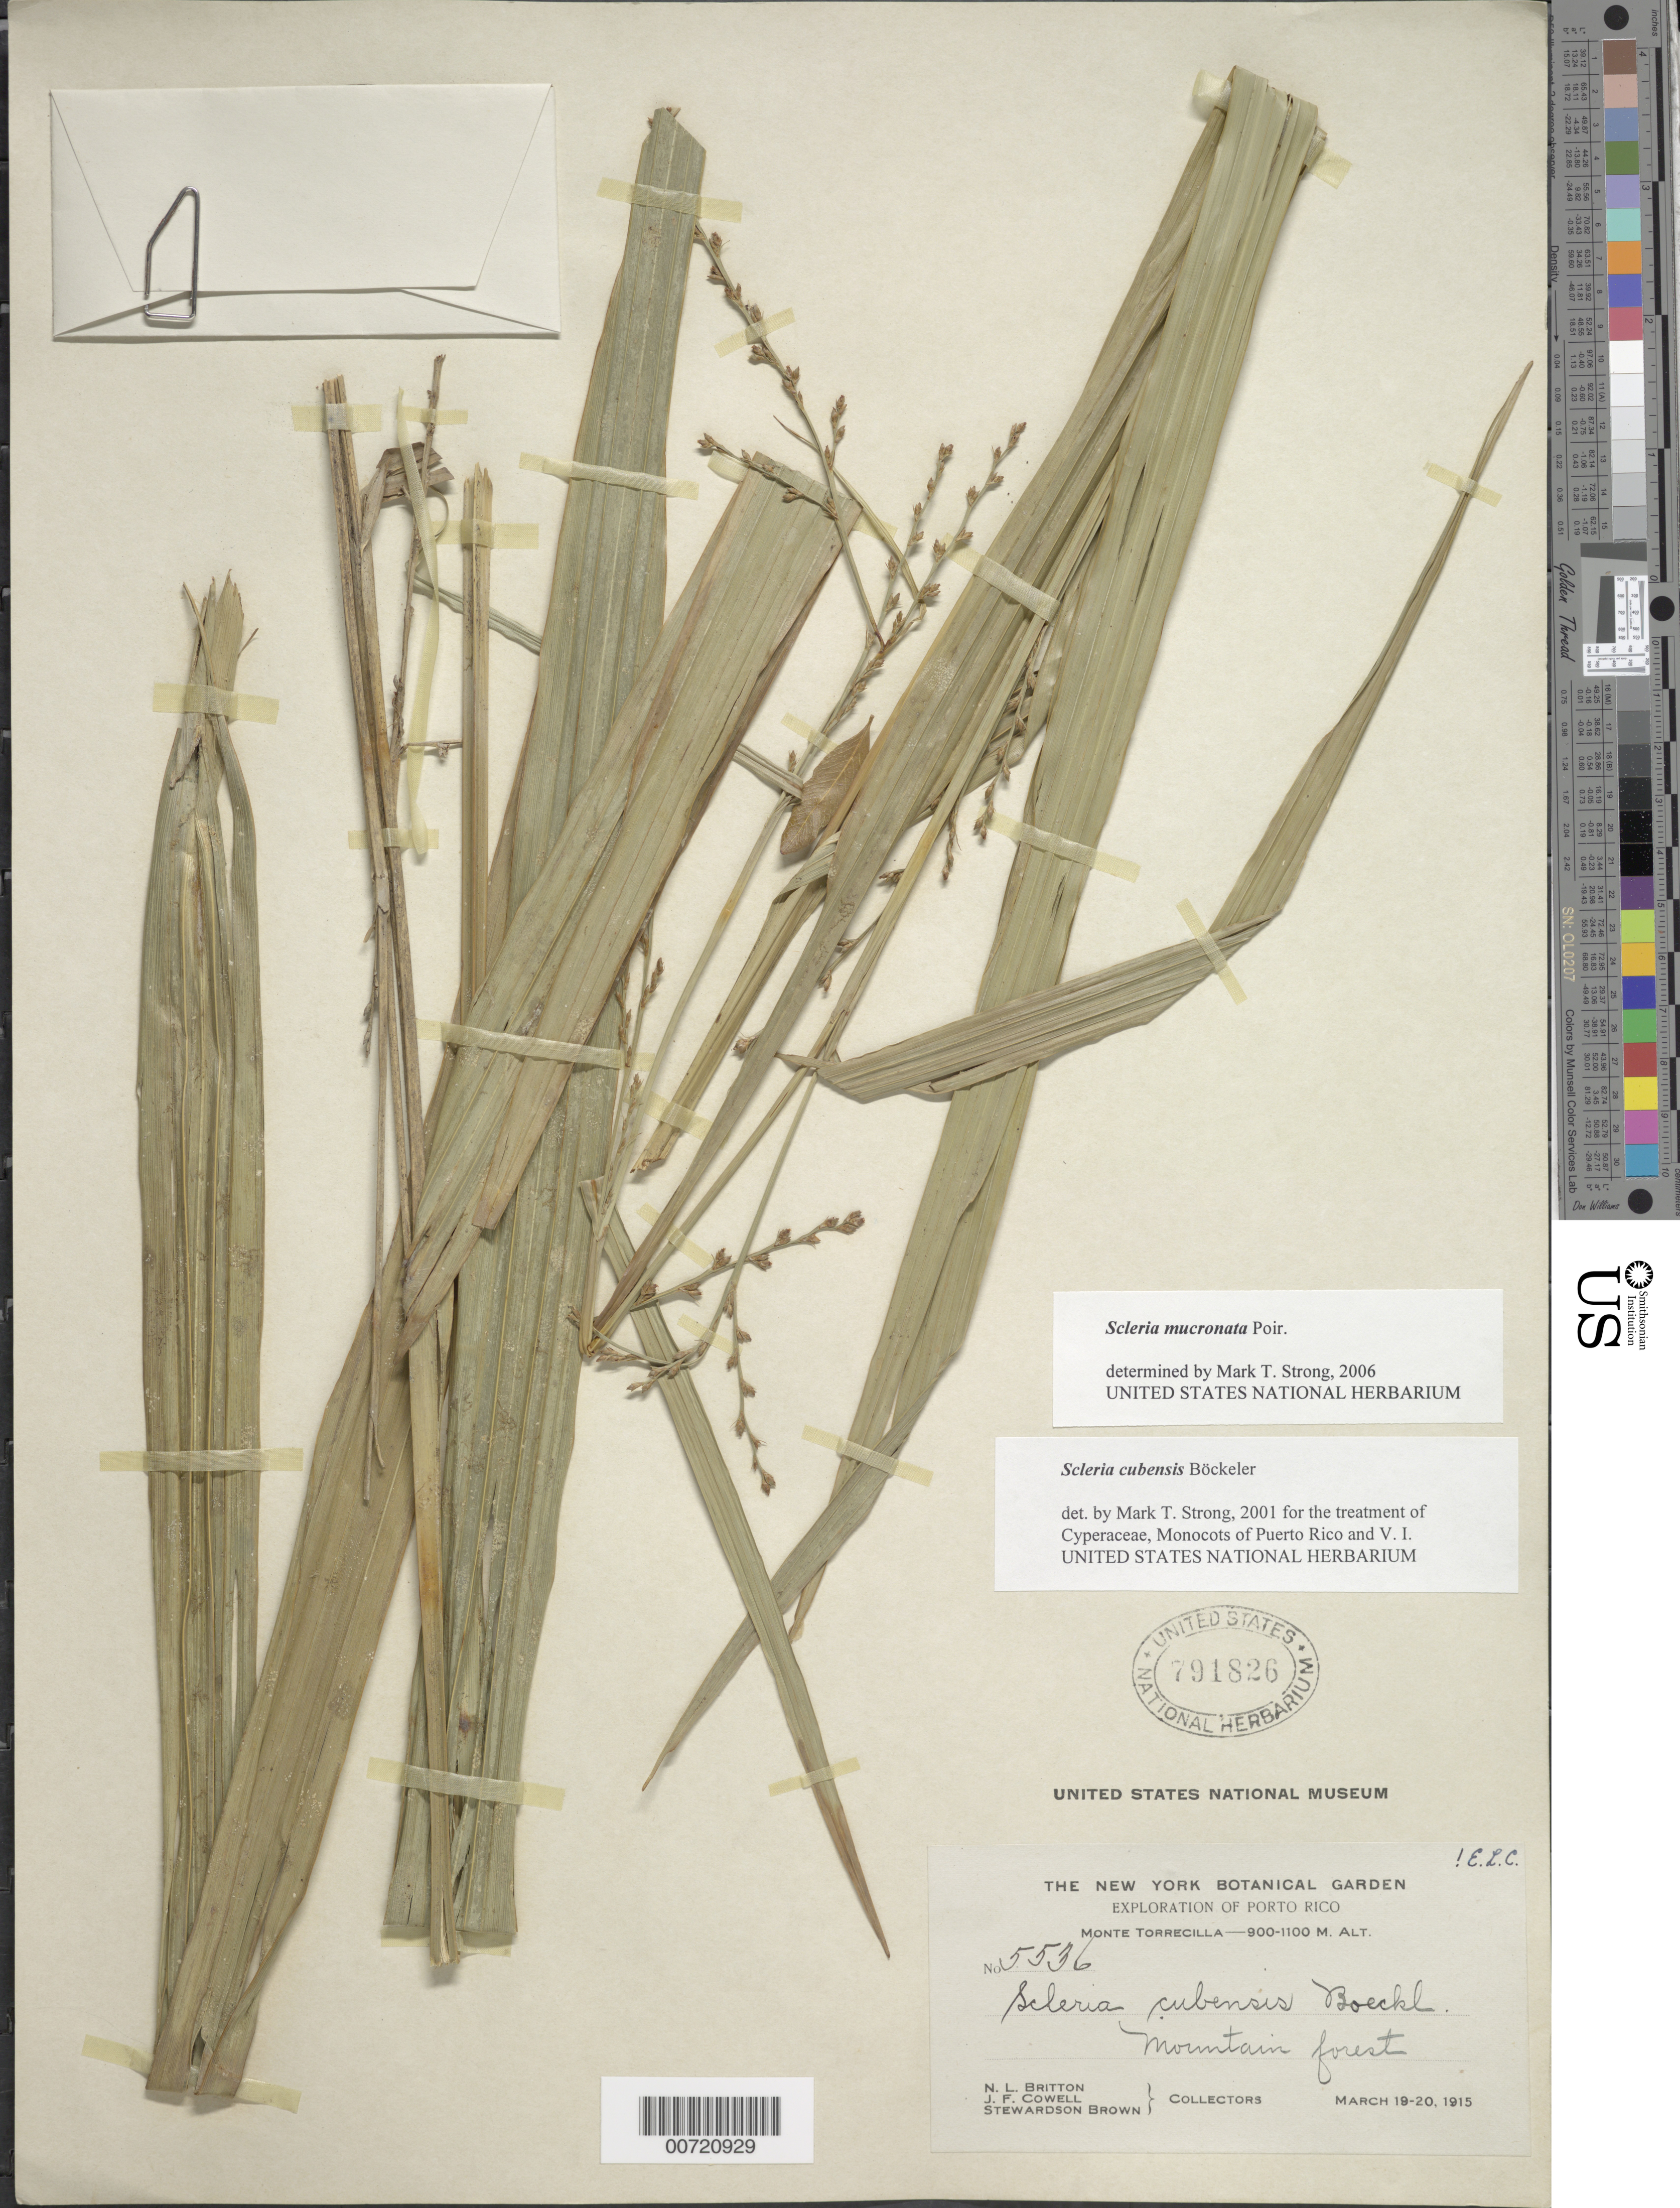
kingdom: Plantae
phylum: Tracheophyta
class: Liliopsida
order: Poales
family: Cyperaceae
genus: Scleria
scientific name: Scleria mucronata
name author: Poir.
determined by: Strong, M. T., (US), Smithsonian Institution - National Museum of Natural History (UNITED STATES)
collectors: N. Britton, J. F. Cowell & S. Brown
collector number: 5536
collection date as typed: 19 Mar 1915 to 20 Mar 1915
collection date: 1915-03-19/1915-03-20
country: Puerto Rico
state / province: Barranquitas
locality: Monte Torrecilla.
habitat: Mountain forest.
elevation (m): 900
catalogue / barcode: US 791826